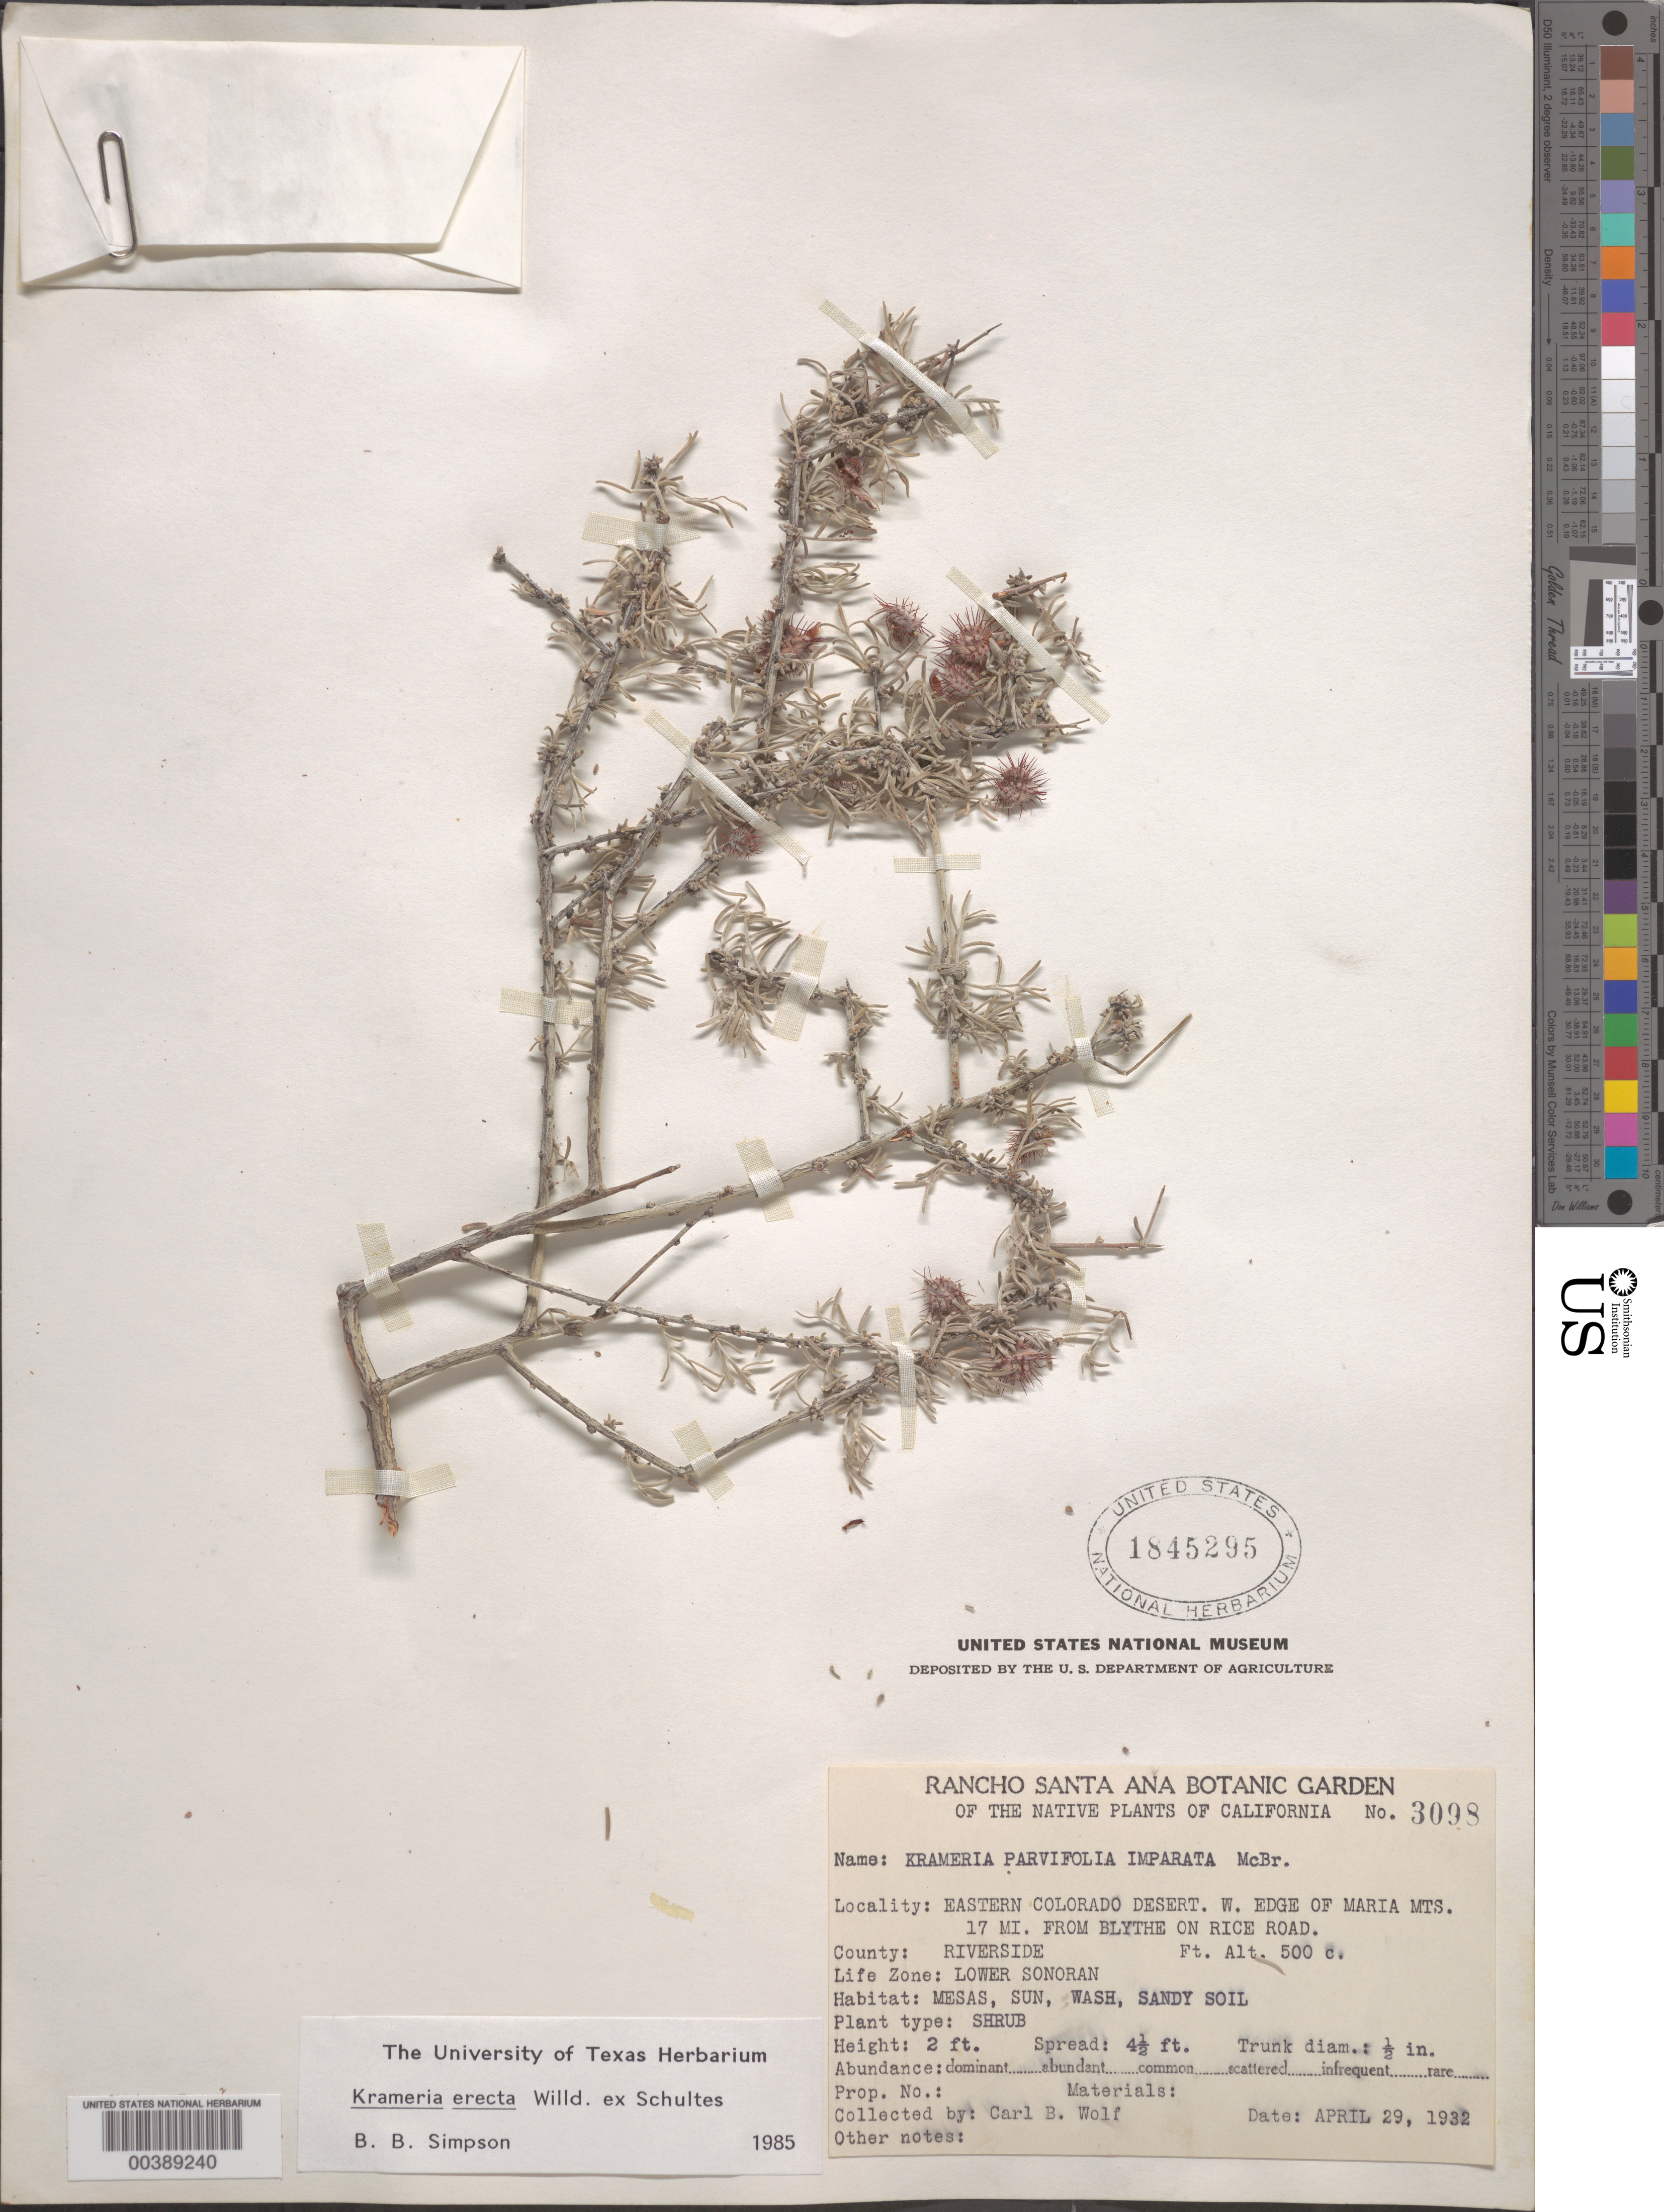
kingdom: Plantae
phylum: Tracheophyta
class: Magnoliopsida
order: Zygophyllales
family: Krameriaceae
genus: Krameria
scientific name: Krameria erecta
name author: Willd. ex Schult.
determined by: Simpson, B. B.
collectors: C. B. Wolf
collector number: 3098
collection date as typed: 29 Apr 1932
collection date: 1932-04-29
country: United States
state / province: California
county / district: Riverside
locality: Eastern colorado desert, w edge of maria mts., 17 mi from blythe on rice road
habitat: Mesas, sun, wash, sandy soil, lower sonoran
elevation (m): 152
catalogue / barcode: US 1845295